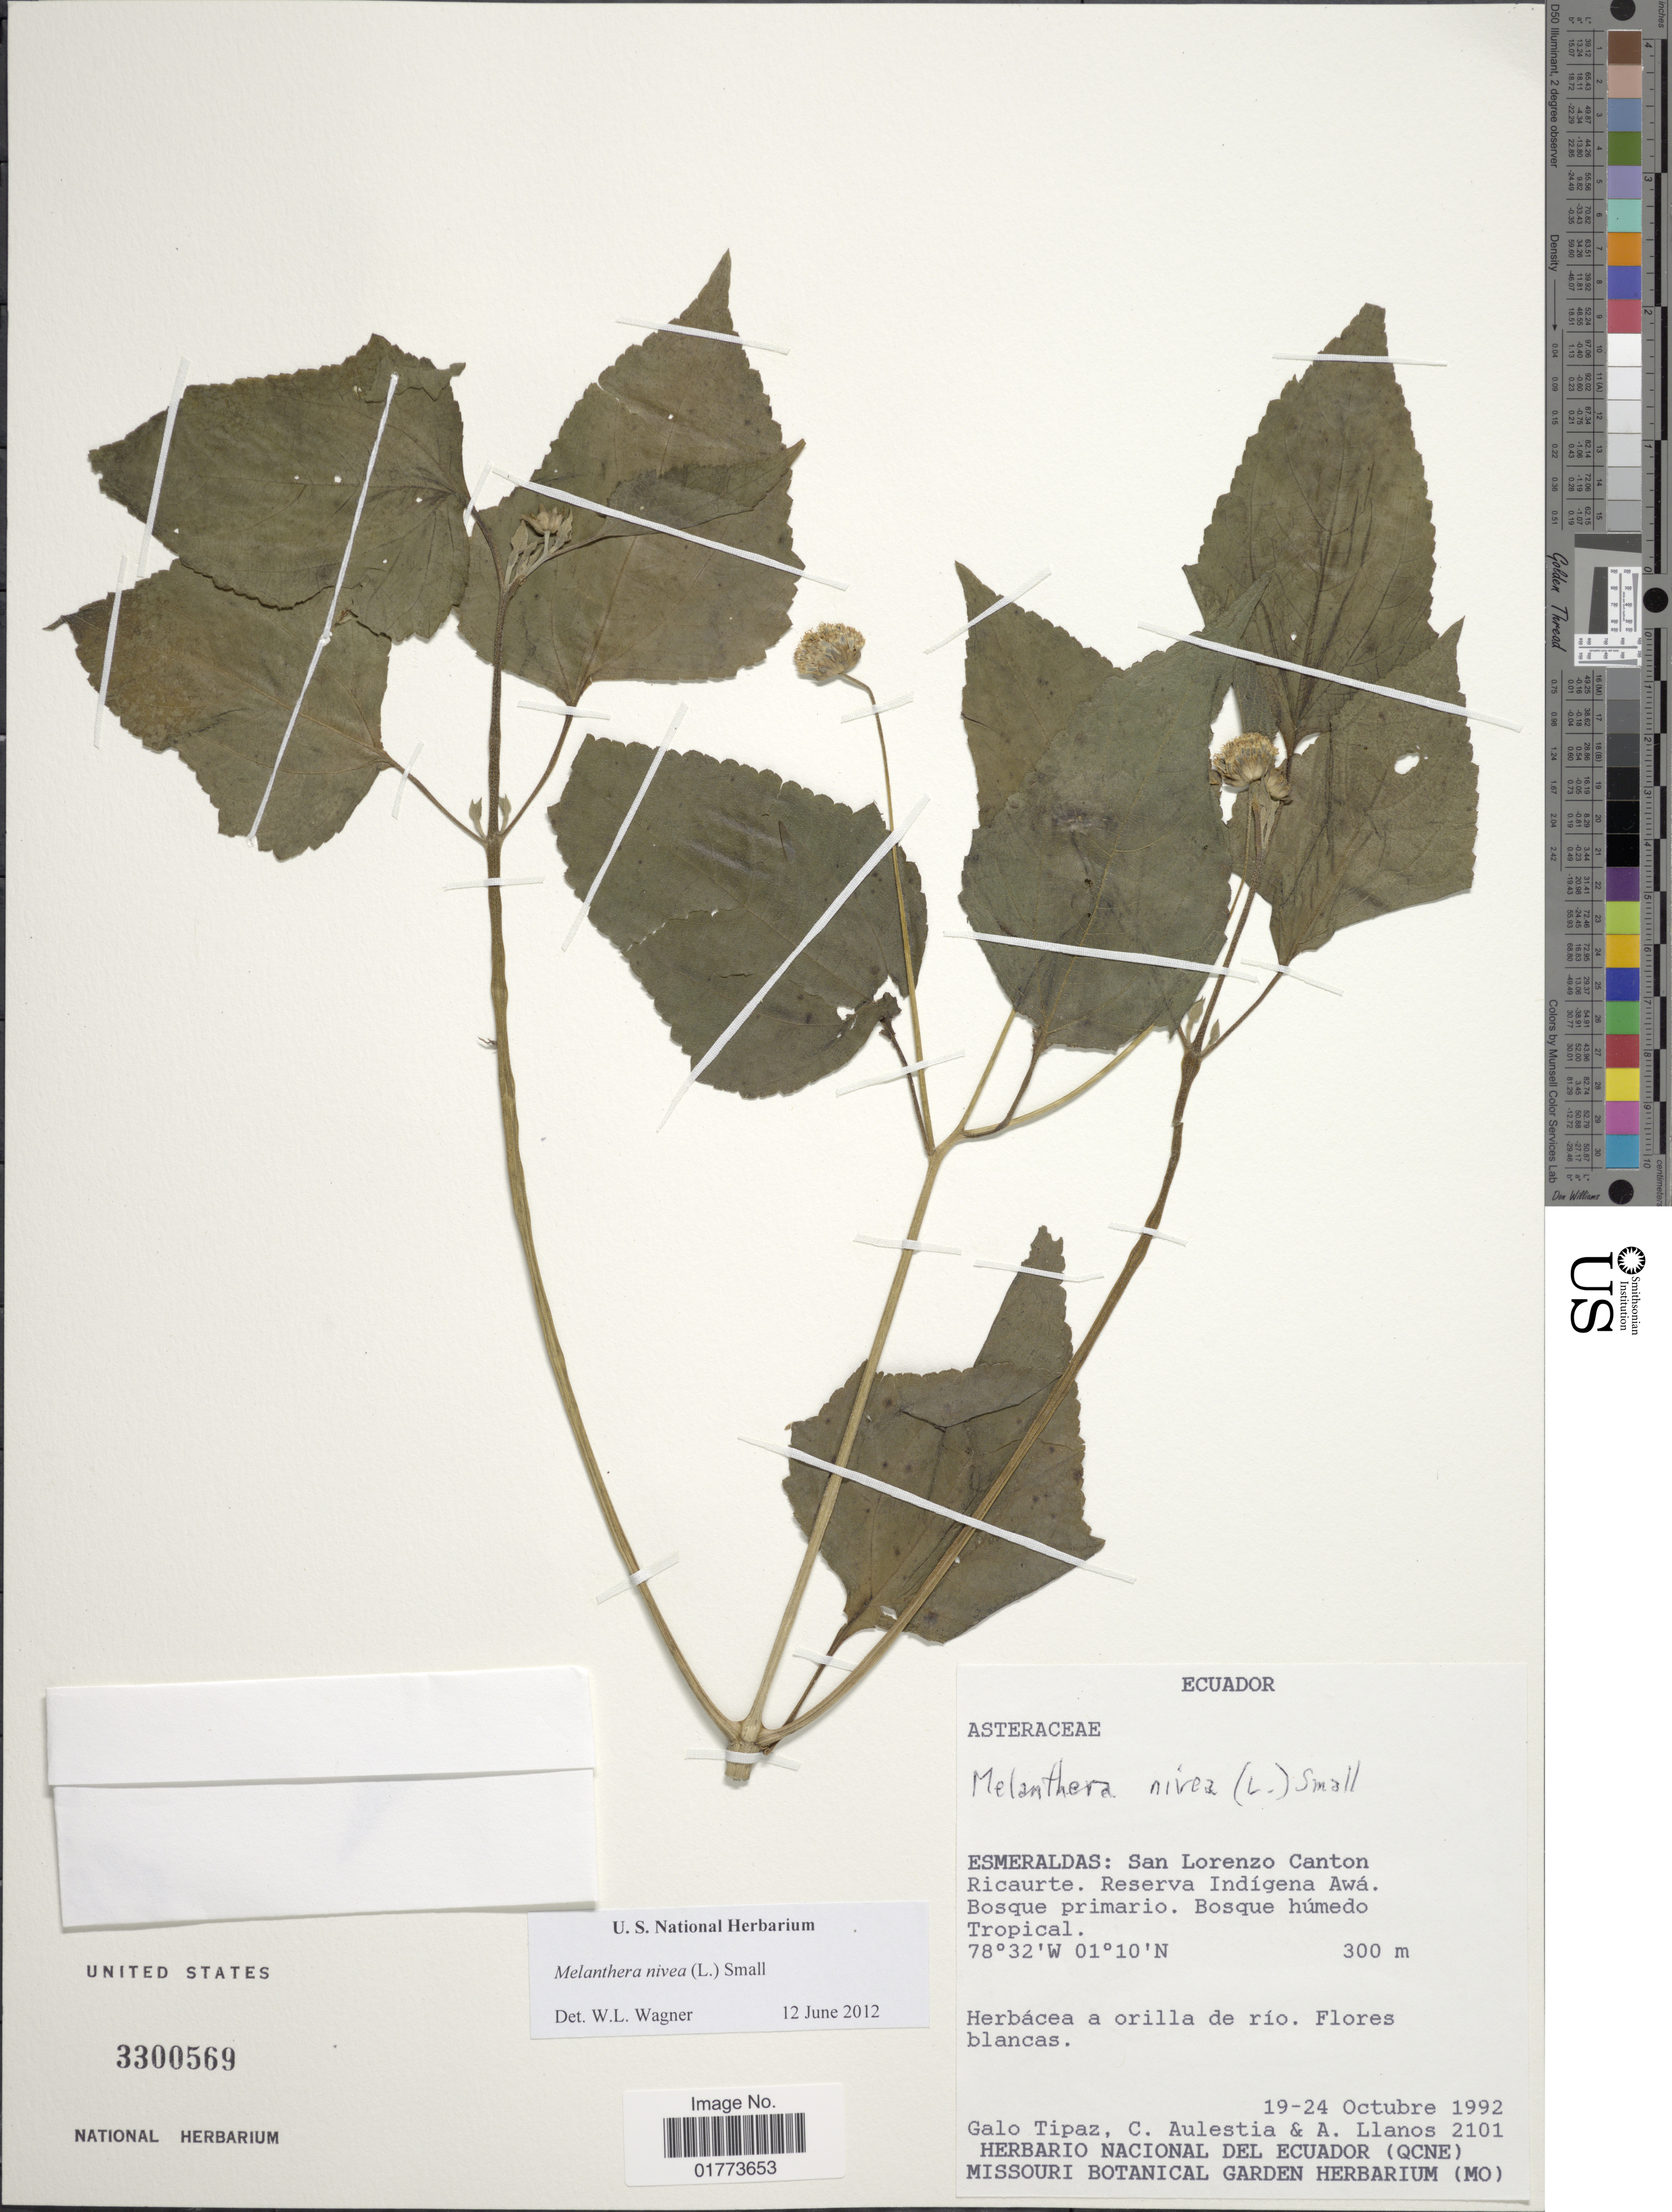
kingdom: Plantae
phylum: Tracheophyta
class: Magnoliopsida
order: Asterales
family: Asteraceae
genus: Melanthera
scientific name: Melanthera nivea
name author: (L.) Small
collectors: G. Tipaz, C. Aulestia & A. Llanos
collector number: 2101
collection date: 1992-10-19/1992-10-24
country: Ecuador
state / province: Esmeraldas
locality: Esmeraldas: San Lorenzo Canton Ricaurte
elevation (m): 300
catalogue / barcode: US 3300569